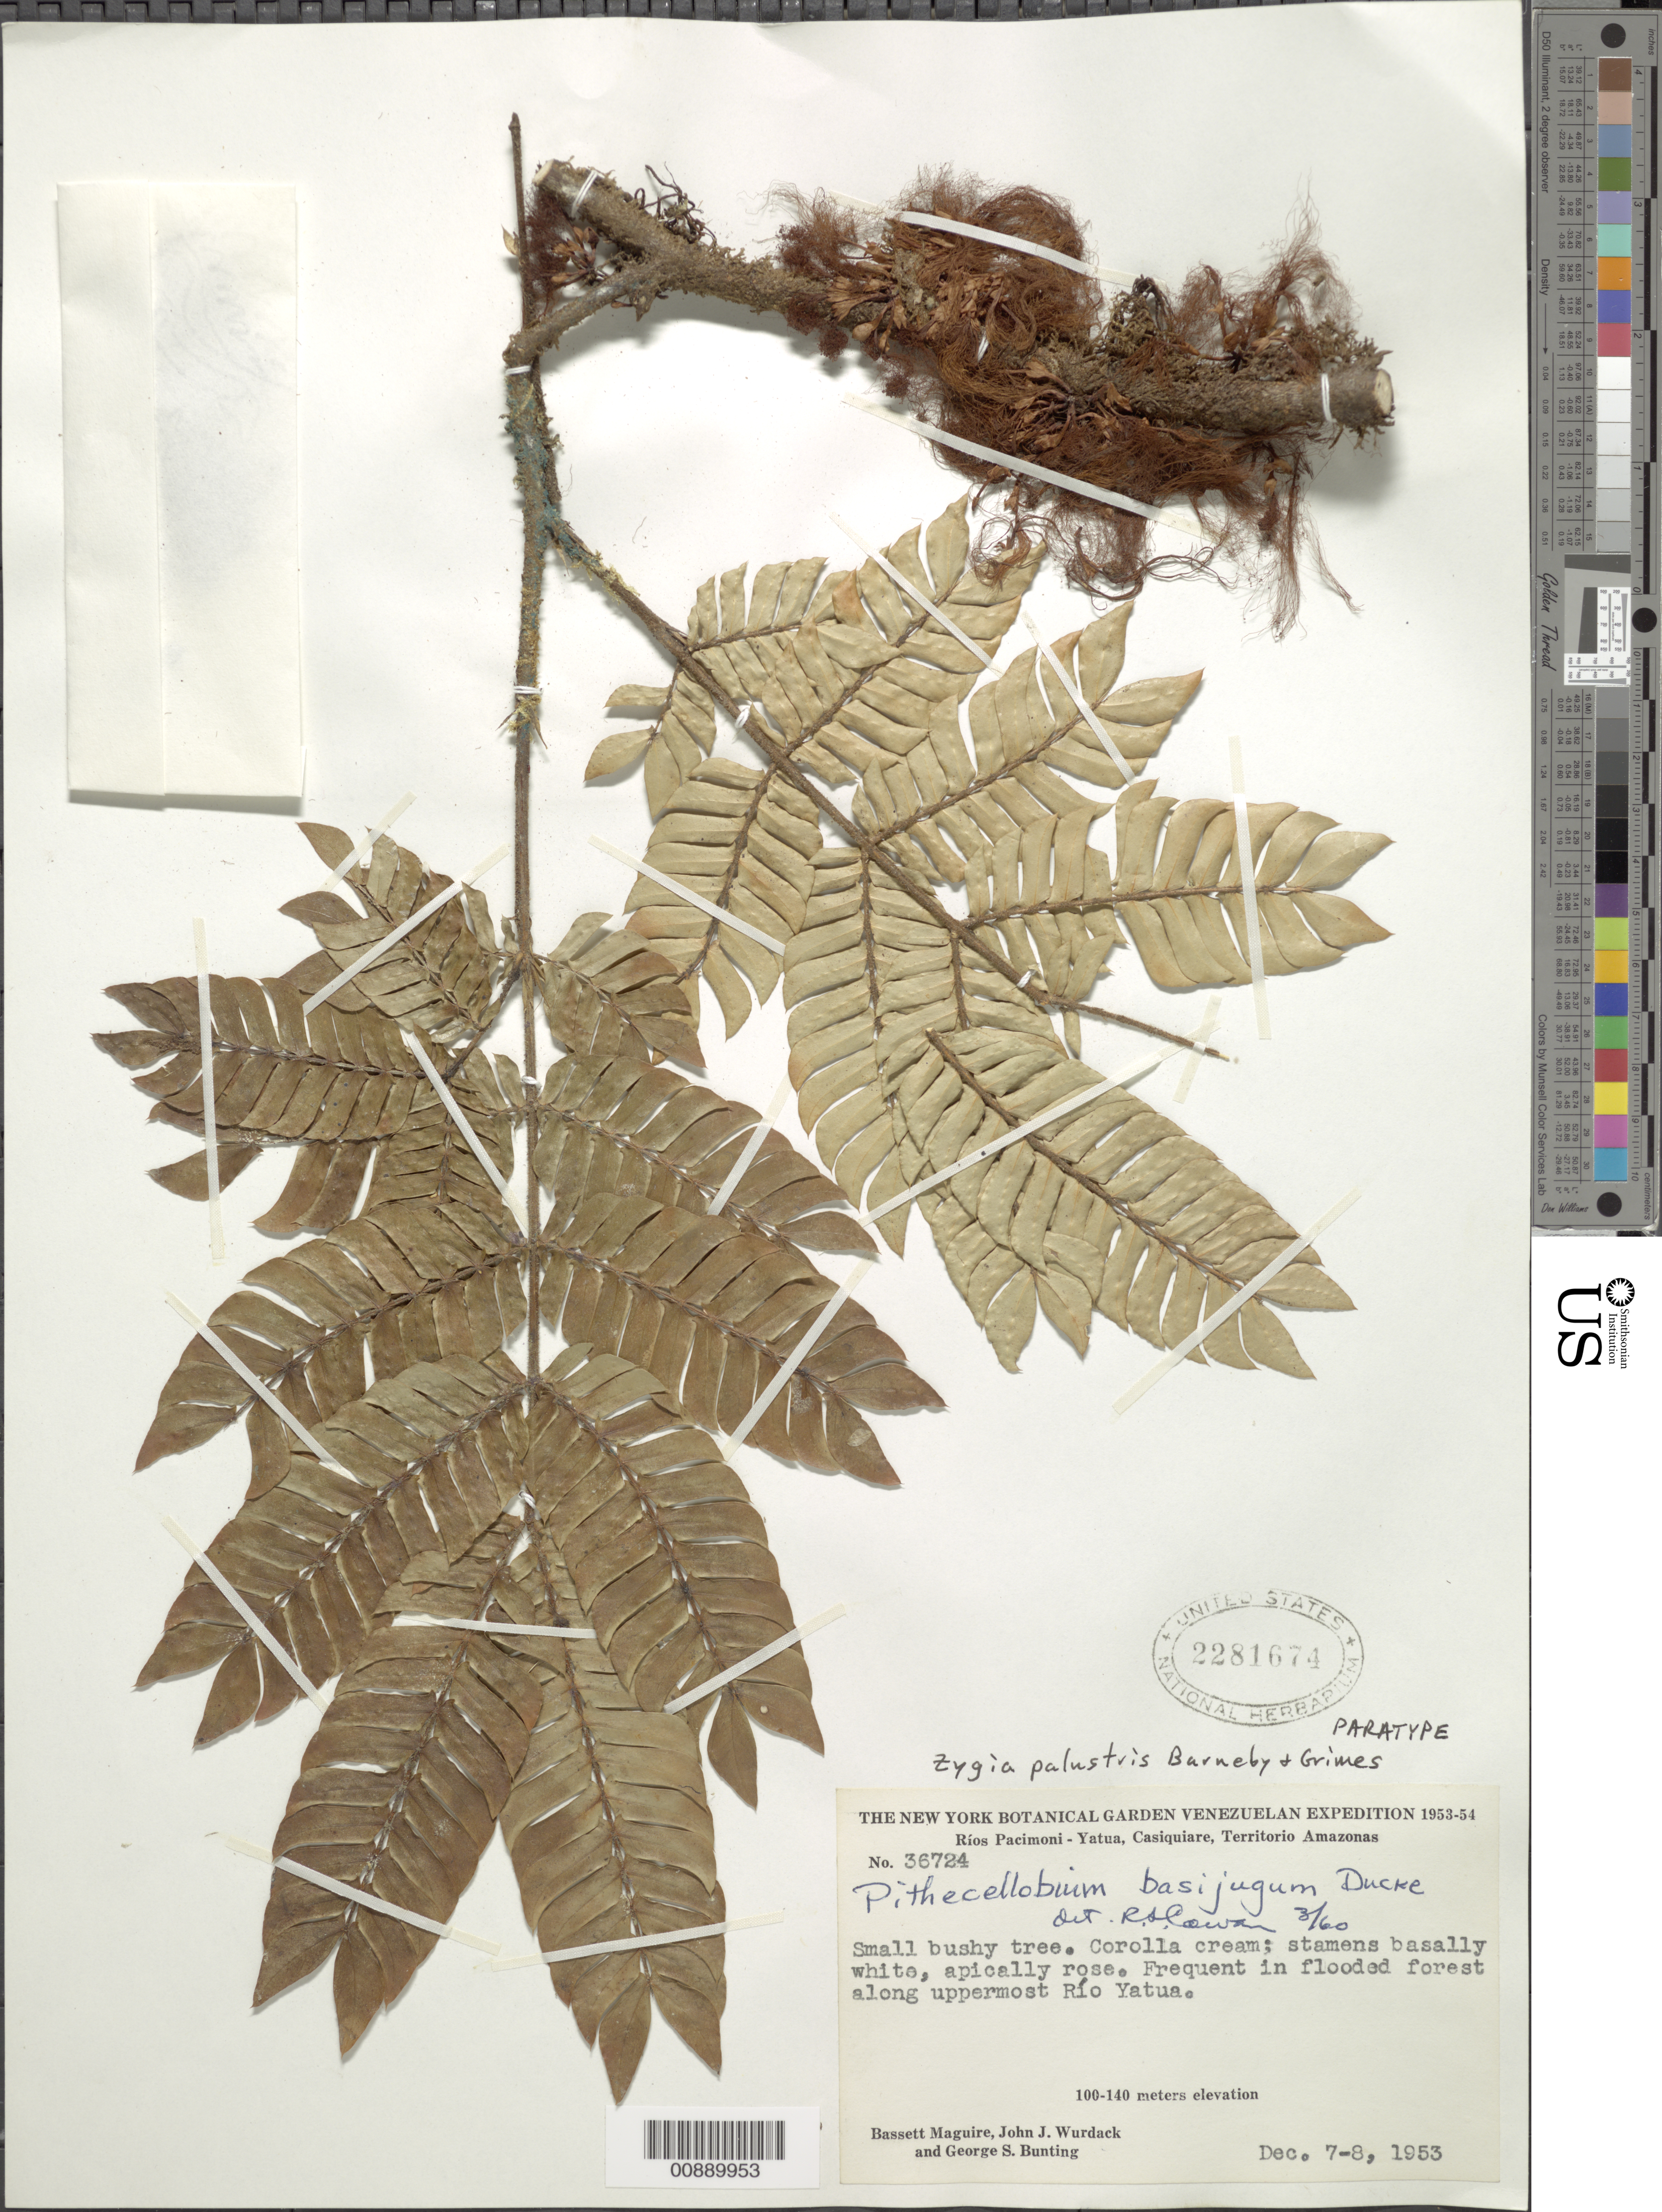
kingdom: Plantae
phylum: Tracheophyta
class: Magnoliopsida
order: Fabales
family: Fabaceae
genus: Zygia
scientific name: Zygia palustris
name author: Barneby & J.W. Grimes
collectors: B. Maguire, J. J. Wurdack & G. S. Bunting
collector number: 36724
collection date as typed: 7-Dec-53 to 8-Dec-53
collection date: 1953-12-07/1953-12-08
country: Venezuela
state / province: Amazonas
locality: Ríos Pacimoni - Yatua, Casiquiare, uppermost Río Yatua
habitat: Flooded forest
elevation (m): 100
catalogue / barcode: US 2281674